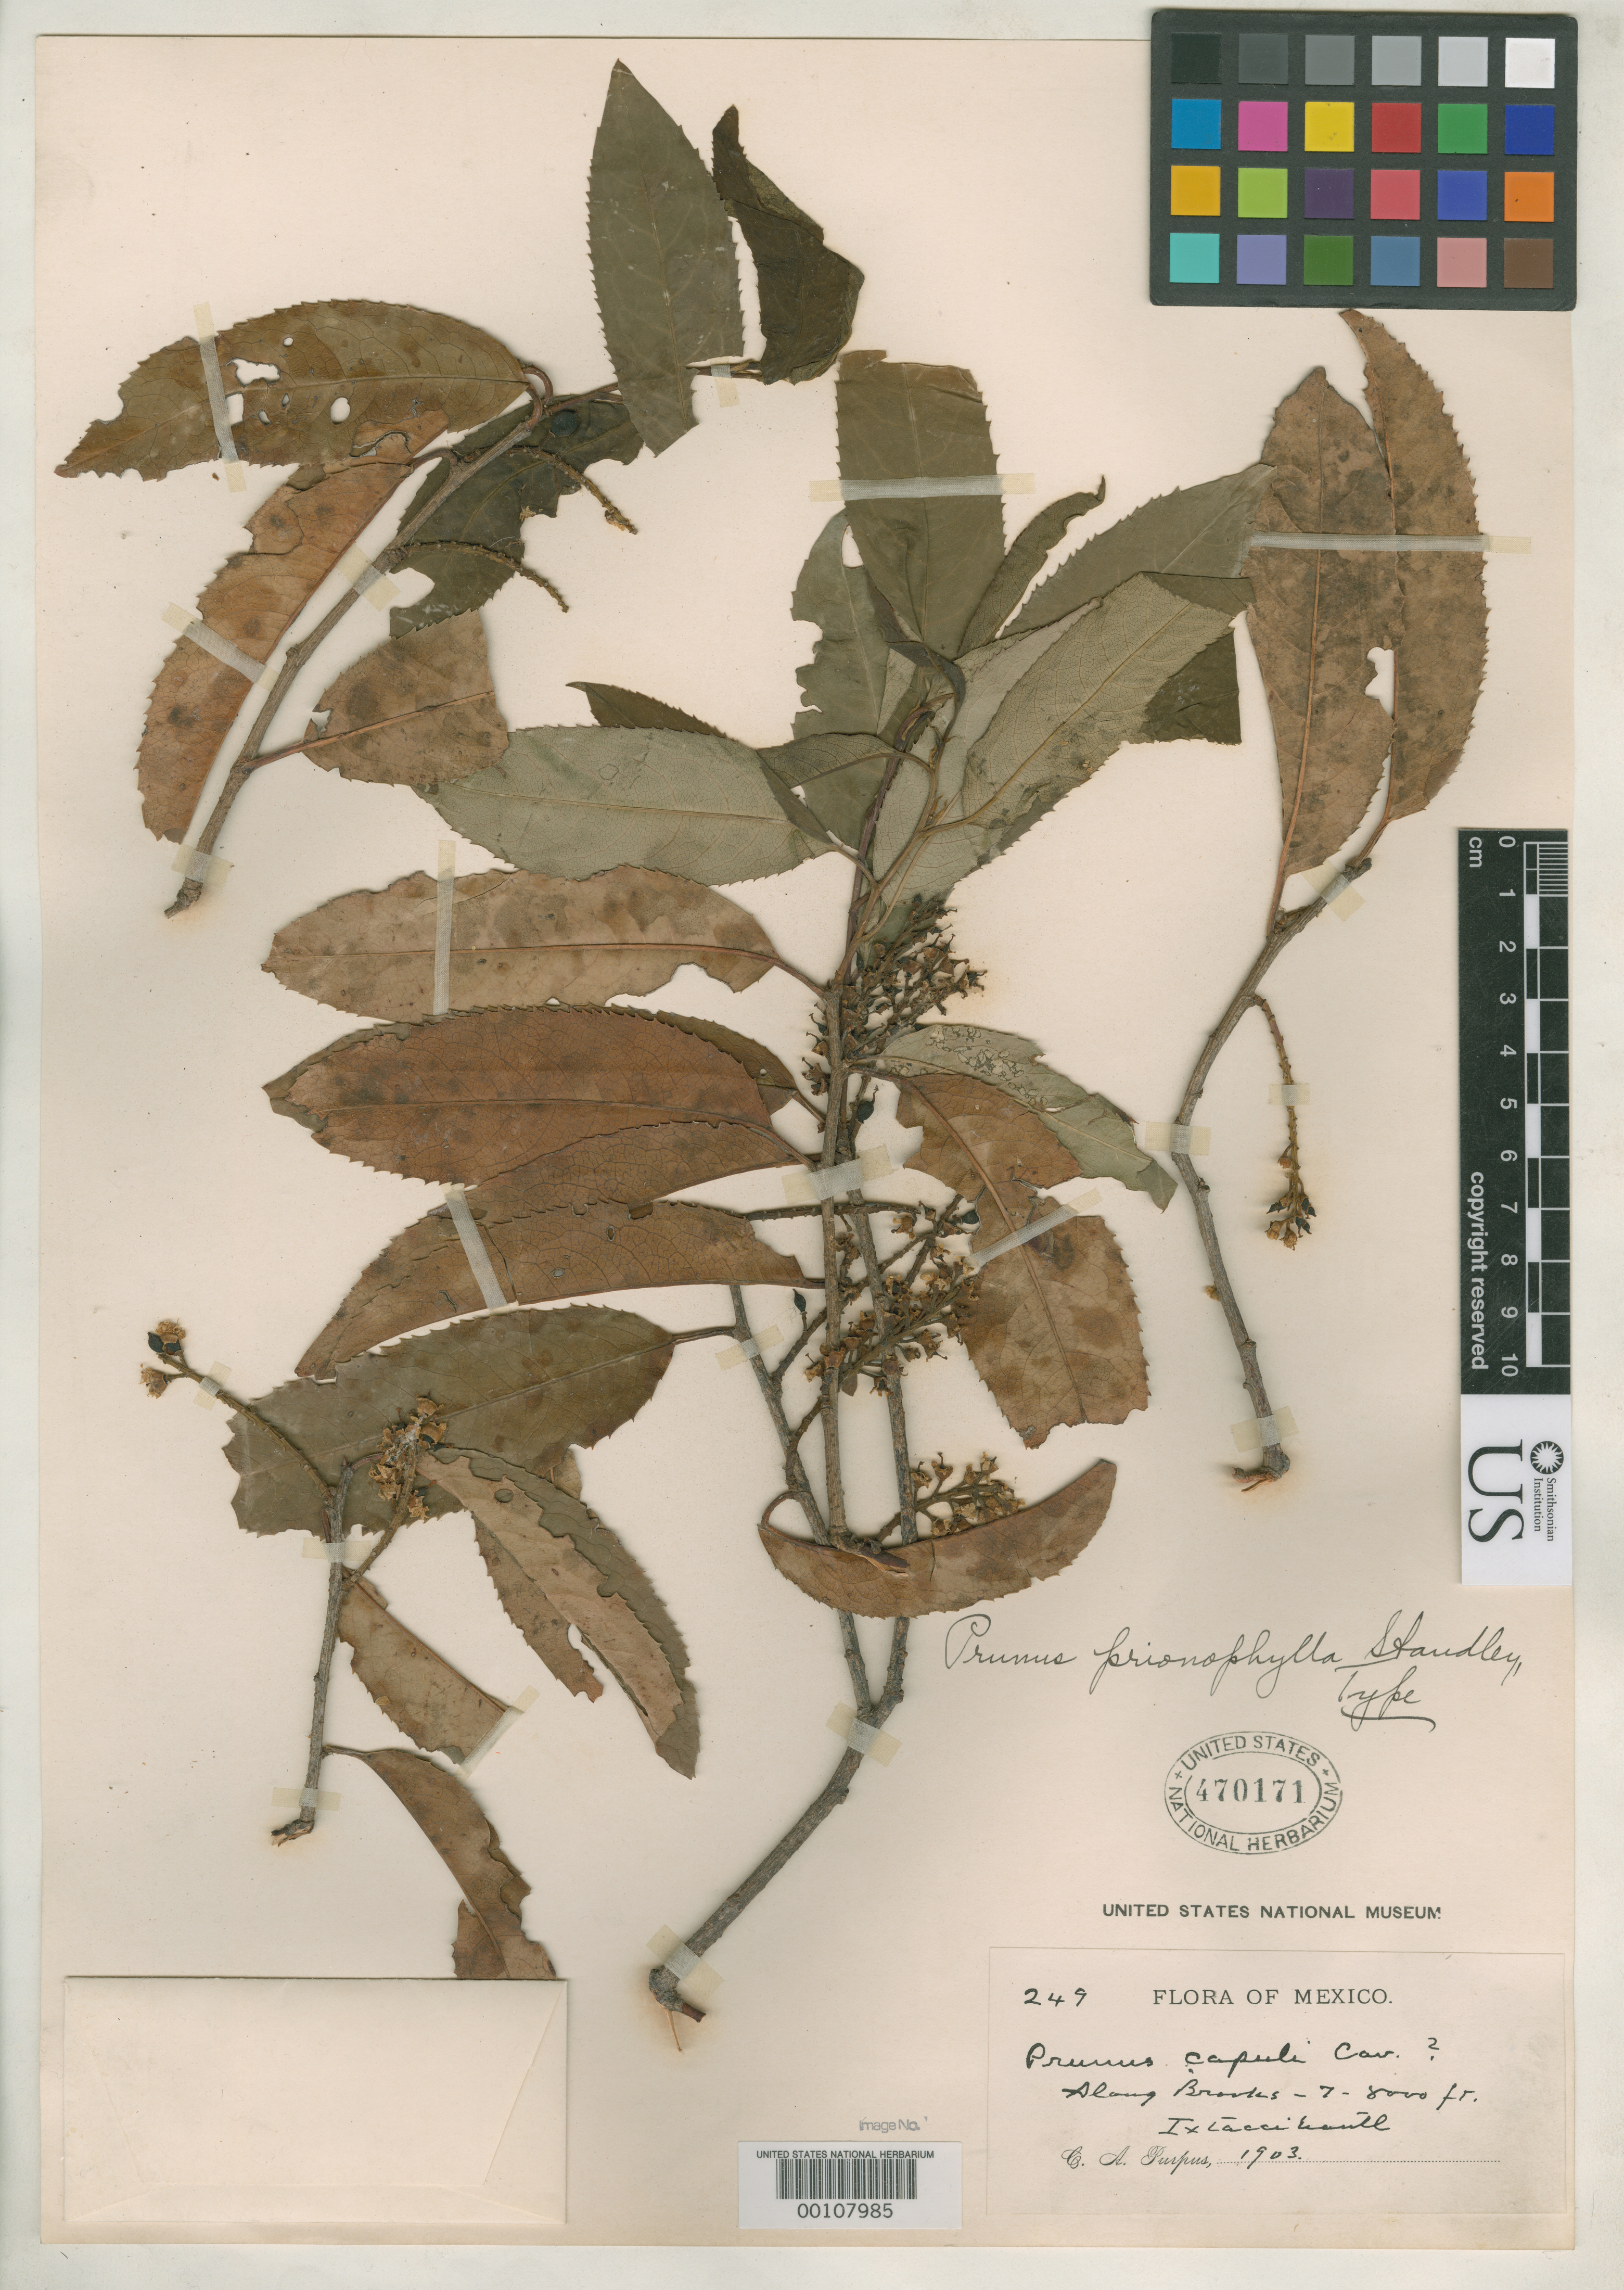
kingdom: Plantae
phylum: Tracheophyta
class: Magnoliopsida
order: Rosales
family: Rosaceae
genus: Prunus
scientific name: Prunus prionophylla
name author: Standl.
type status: Holotype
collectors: C. A. Purpus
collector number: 249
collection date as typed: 1903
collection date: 1903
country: Mexico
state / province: México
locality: Ixtaccihuatl.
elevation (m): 2100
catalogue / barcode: US 470171